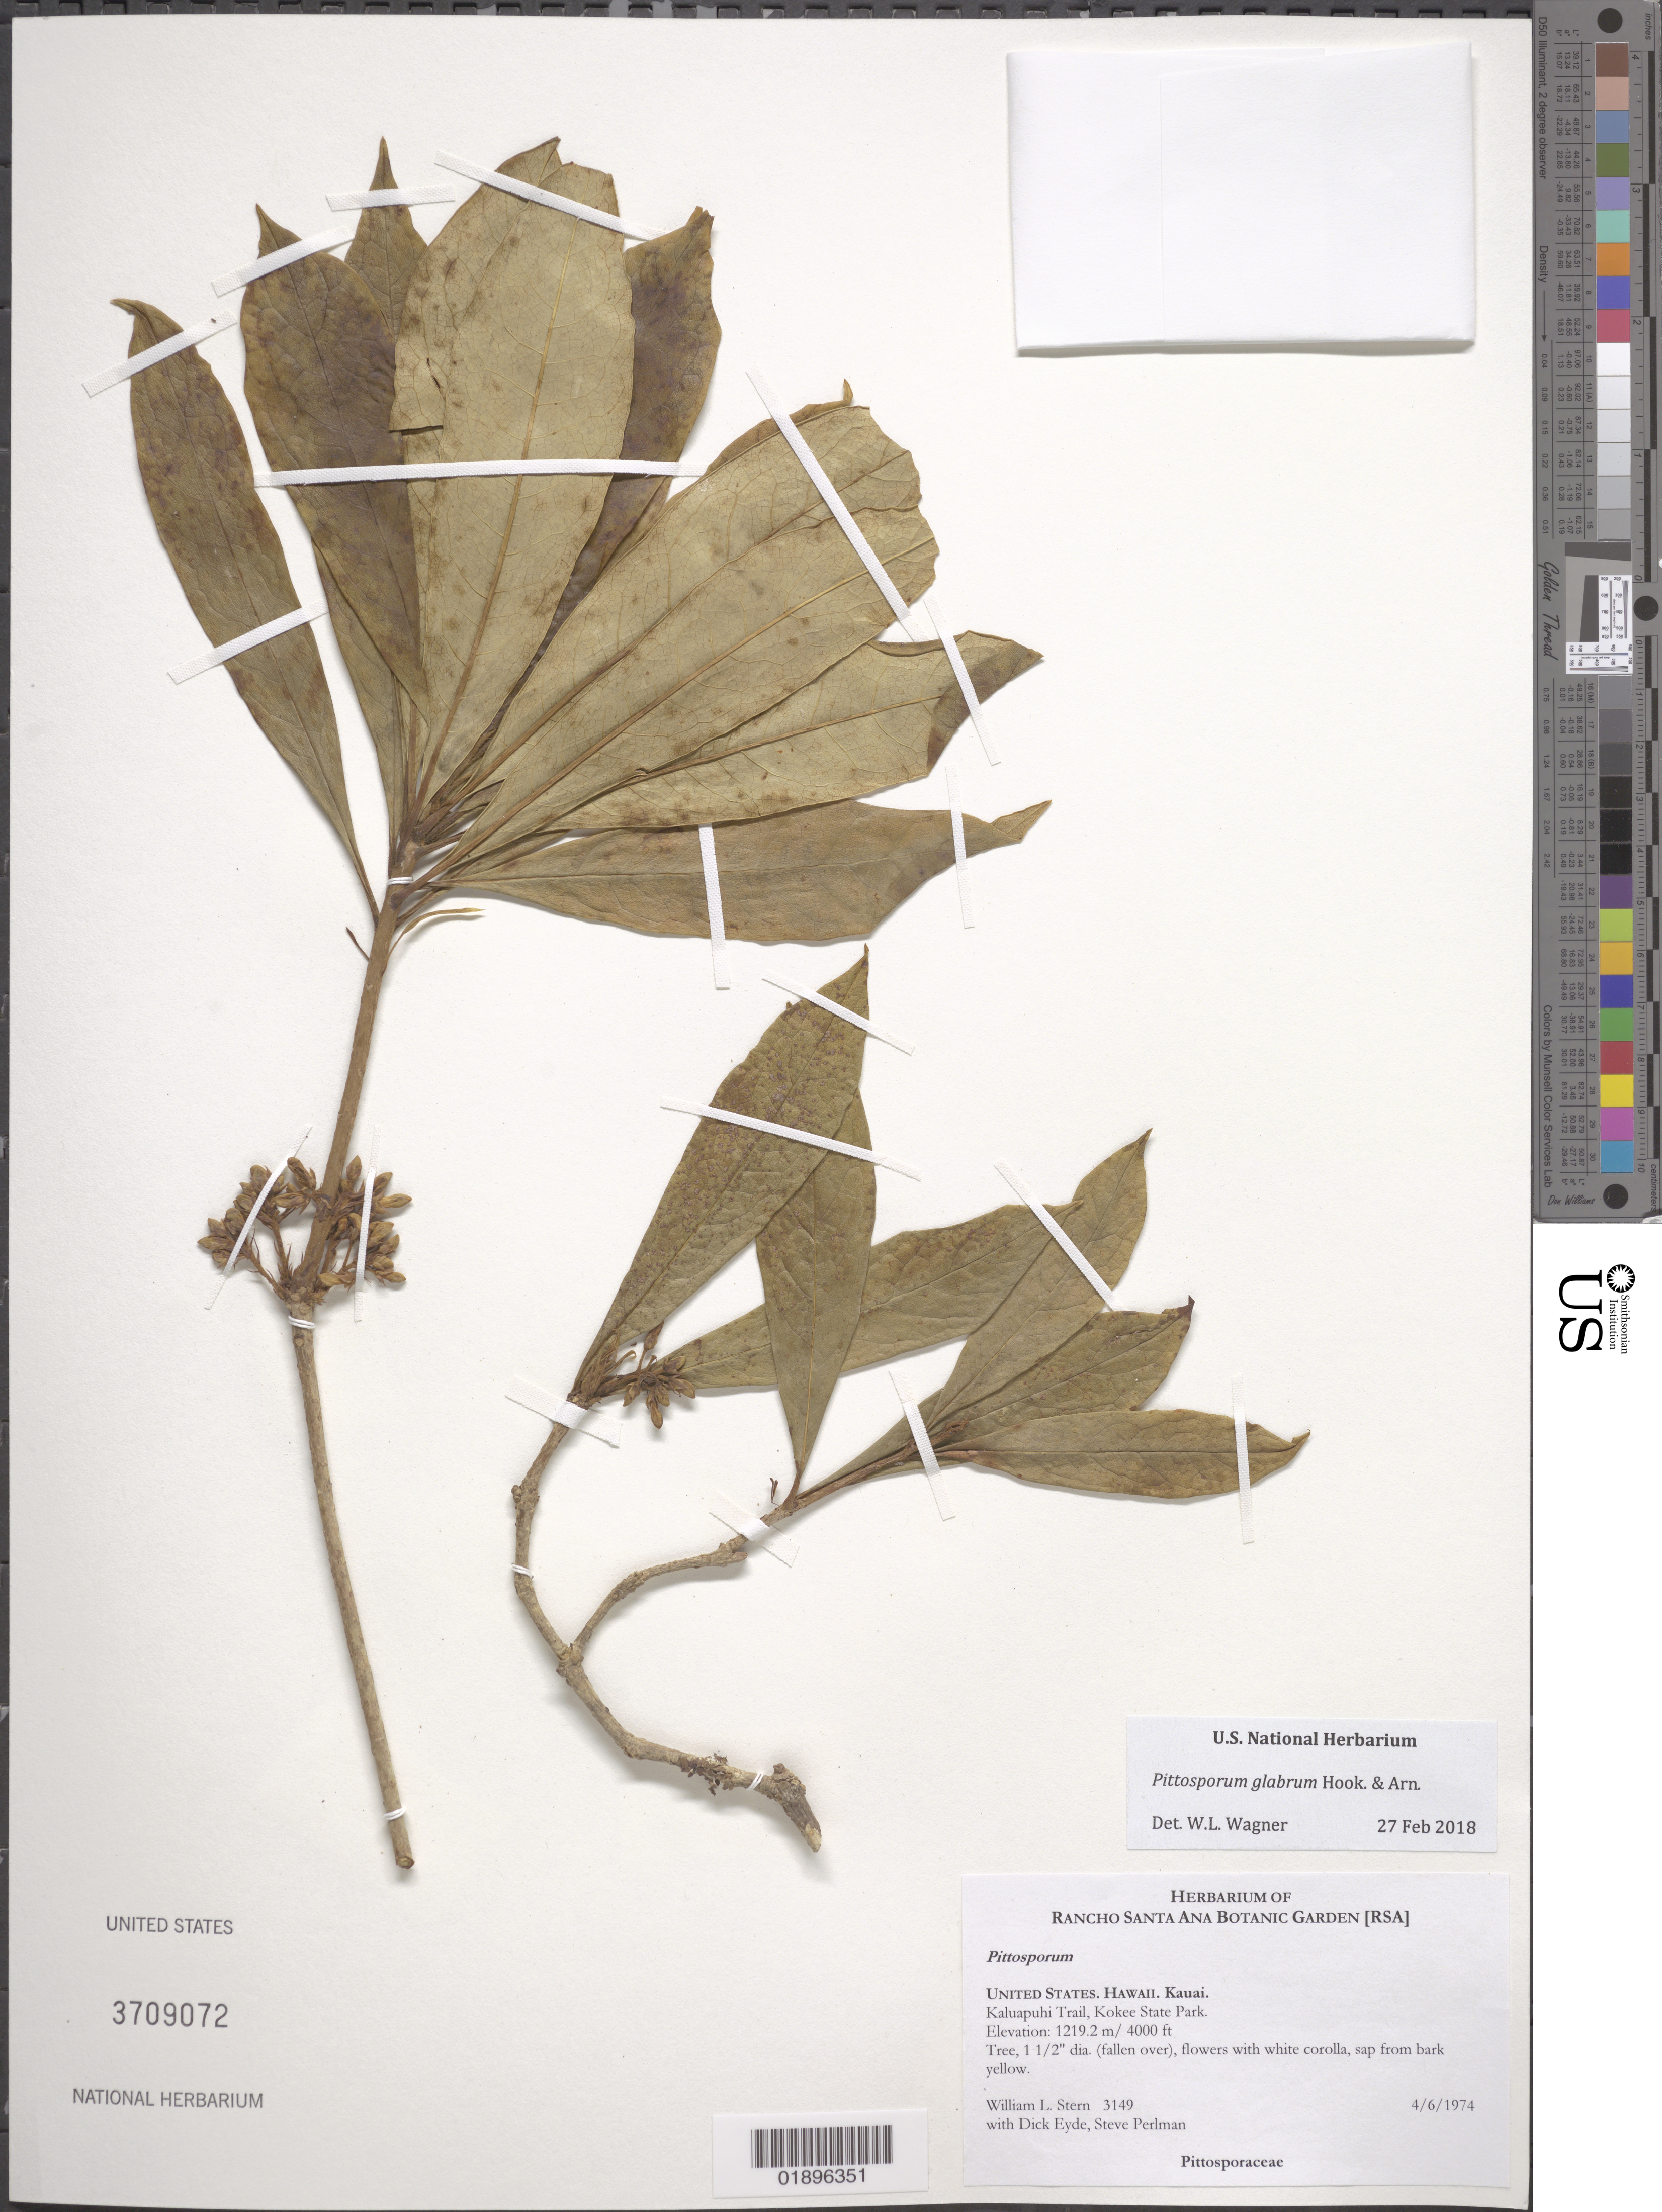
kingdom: Plantae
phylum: Tracheophyta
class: Magnoliopsida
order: Apiales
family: Pittosporaceae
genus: Pittosporum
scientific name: Pittosporum glabrum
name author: Hook. & Arn.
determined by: Wagner, W. L., (BOT), Smithsonian Institution - National Museum of Natural History (UNITED STATES)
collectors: W. L. Stern, R. H. Eyde & S. P. Perlman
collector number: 3149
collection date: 1974-04-06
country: United States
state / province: Hawaii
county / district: Kauai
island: Kaua'i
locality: Kaluapuhi Trail, Kokee State Park.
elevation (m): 1219.2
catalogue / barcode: US 3709072